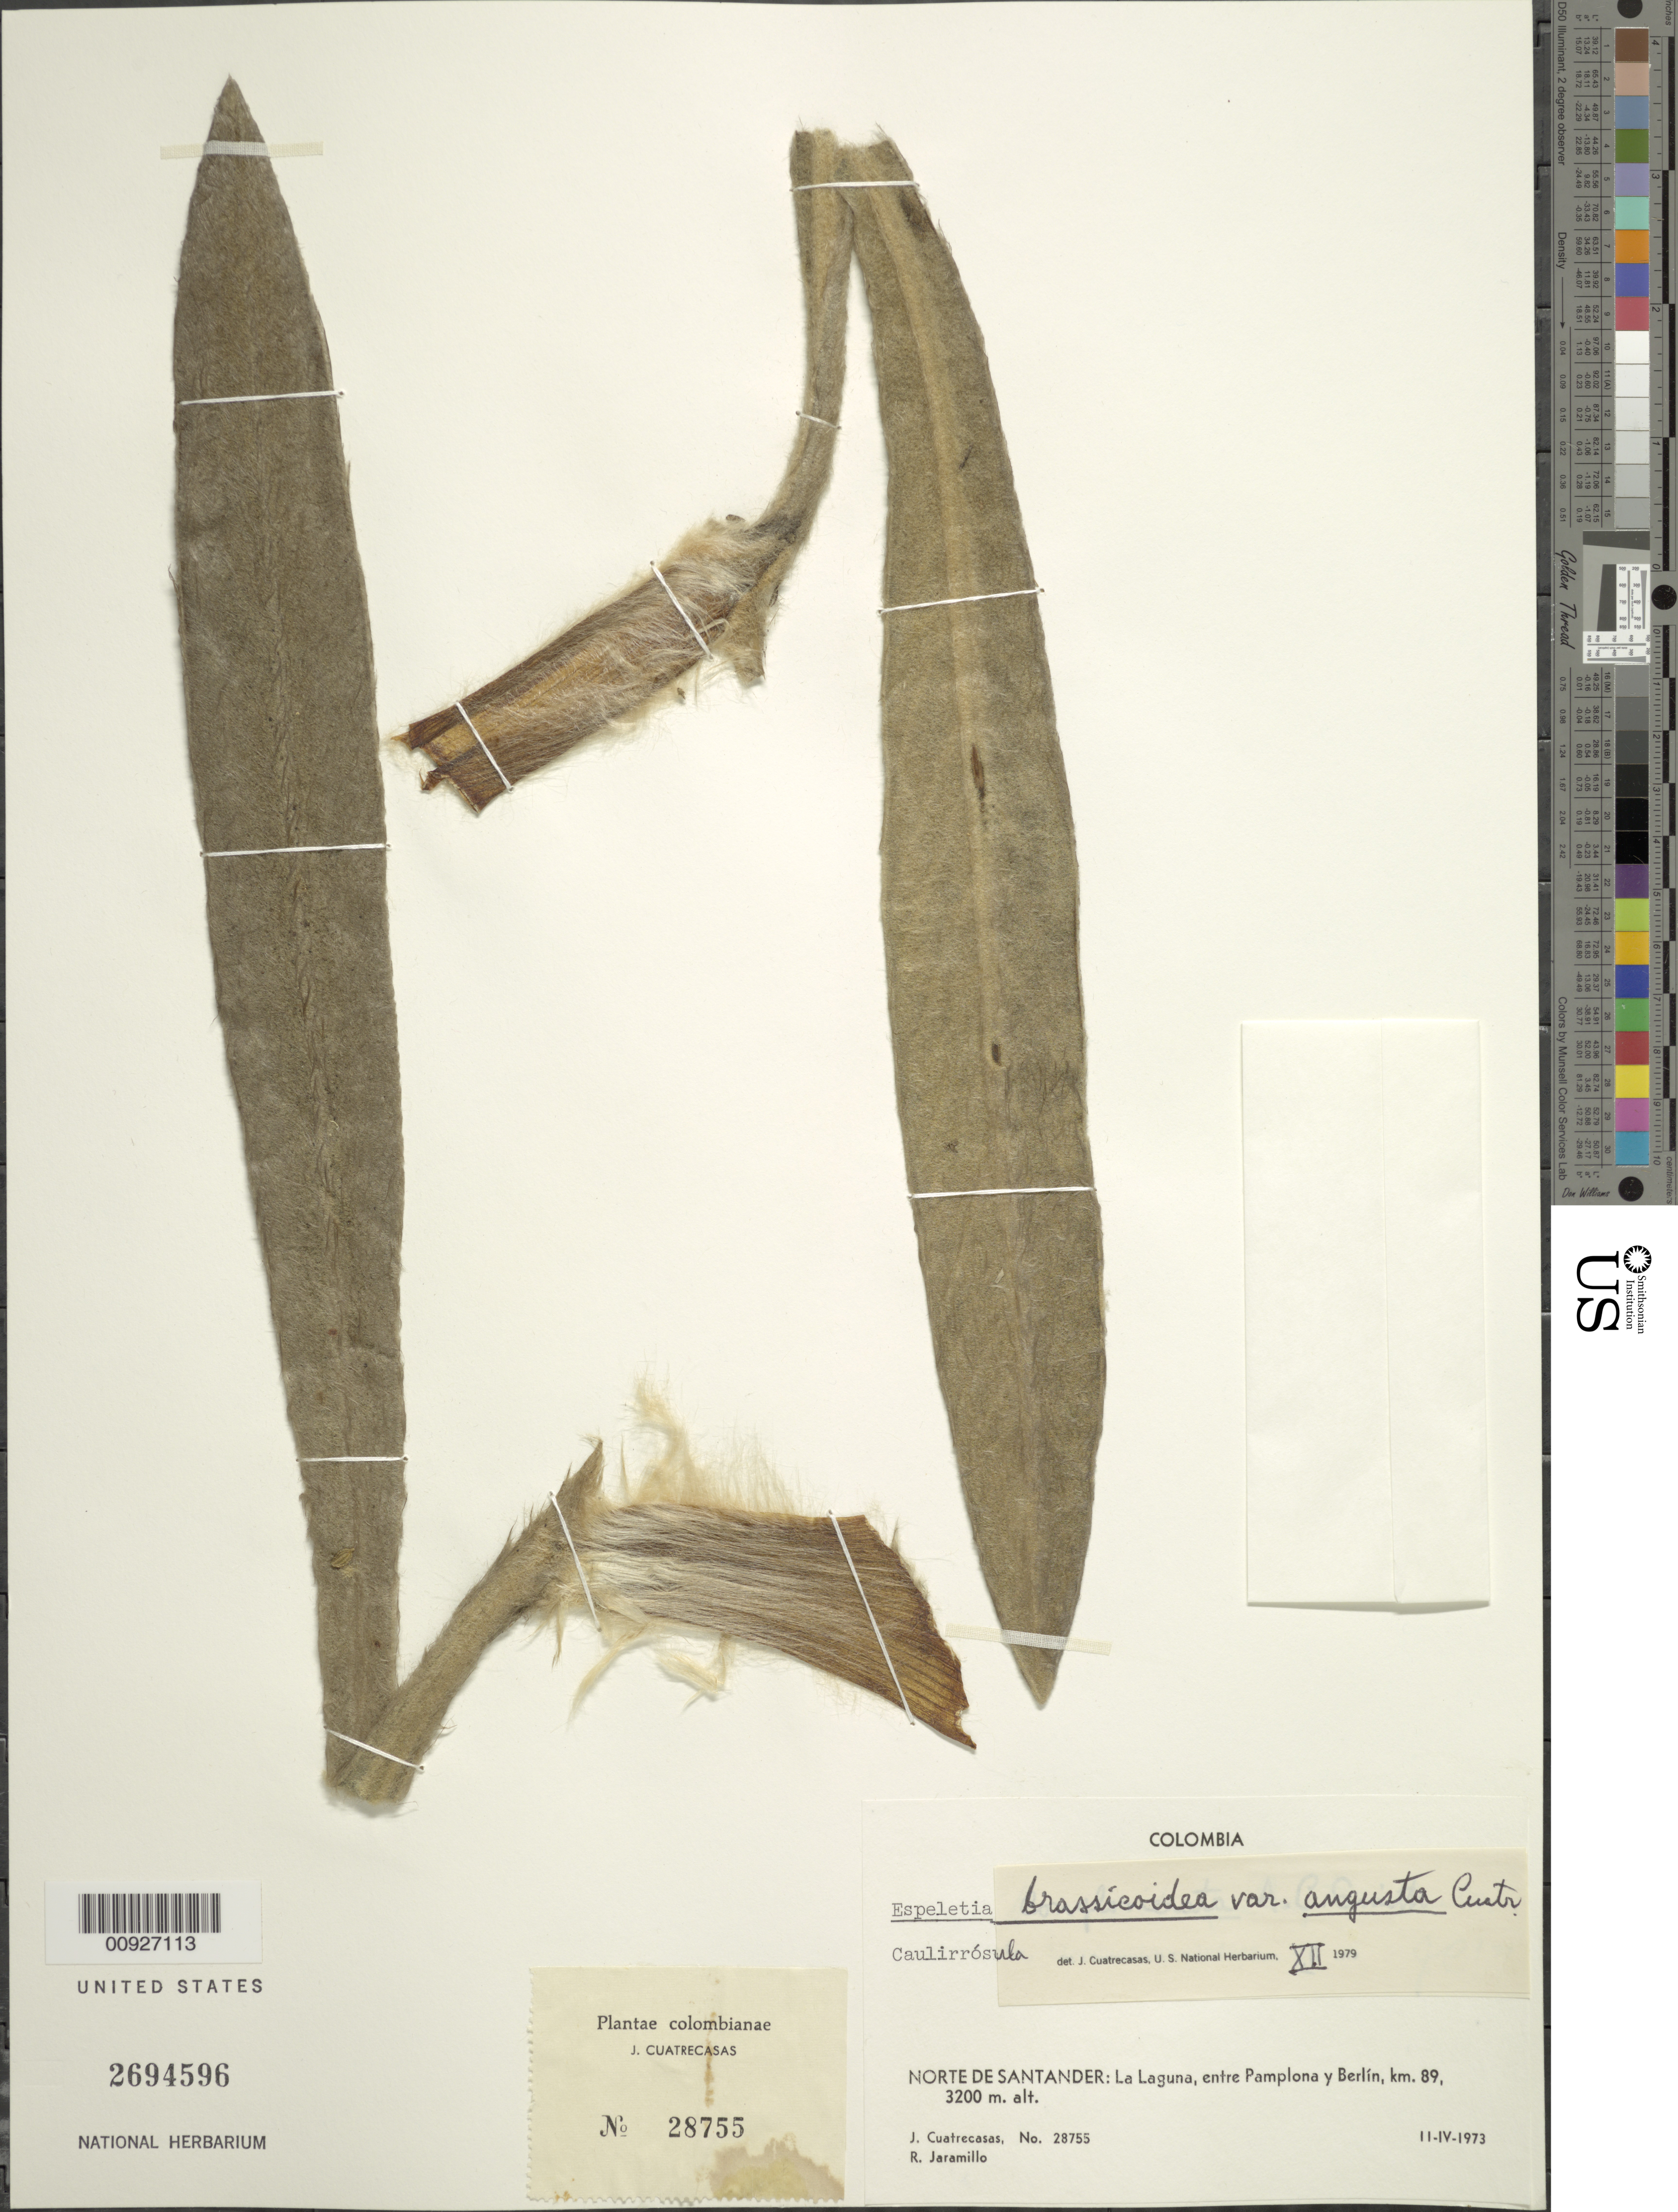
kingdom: Plantae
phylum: Tracheophyta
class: Magnoliopsida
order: Asterales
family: Asteraceae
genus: Espeletia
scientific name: Espeletia brassicoidea subsp. angusta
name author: Cuatrec.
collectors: J. Cuatrecasas & R. Jaramillo M.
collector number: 28755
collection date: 1973-04-11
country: Colombia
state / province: Norte de Santander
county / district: La Laguna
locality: La Laguna, entre Pamplona y Berlín, km 92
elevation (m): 3200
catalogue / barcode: US 2694596